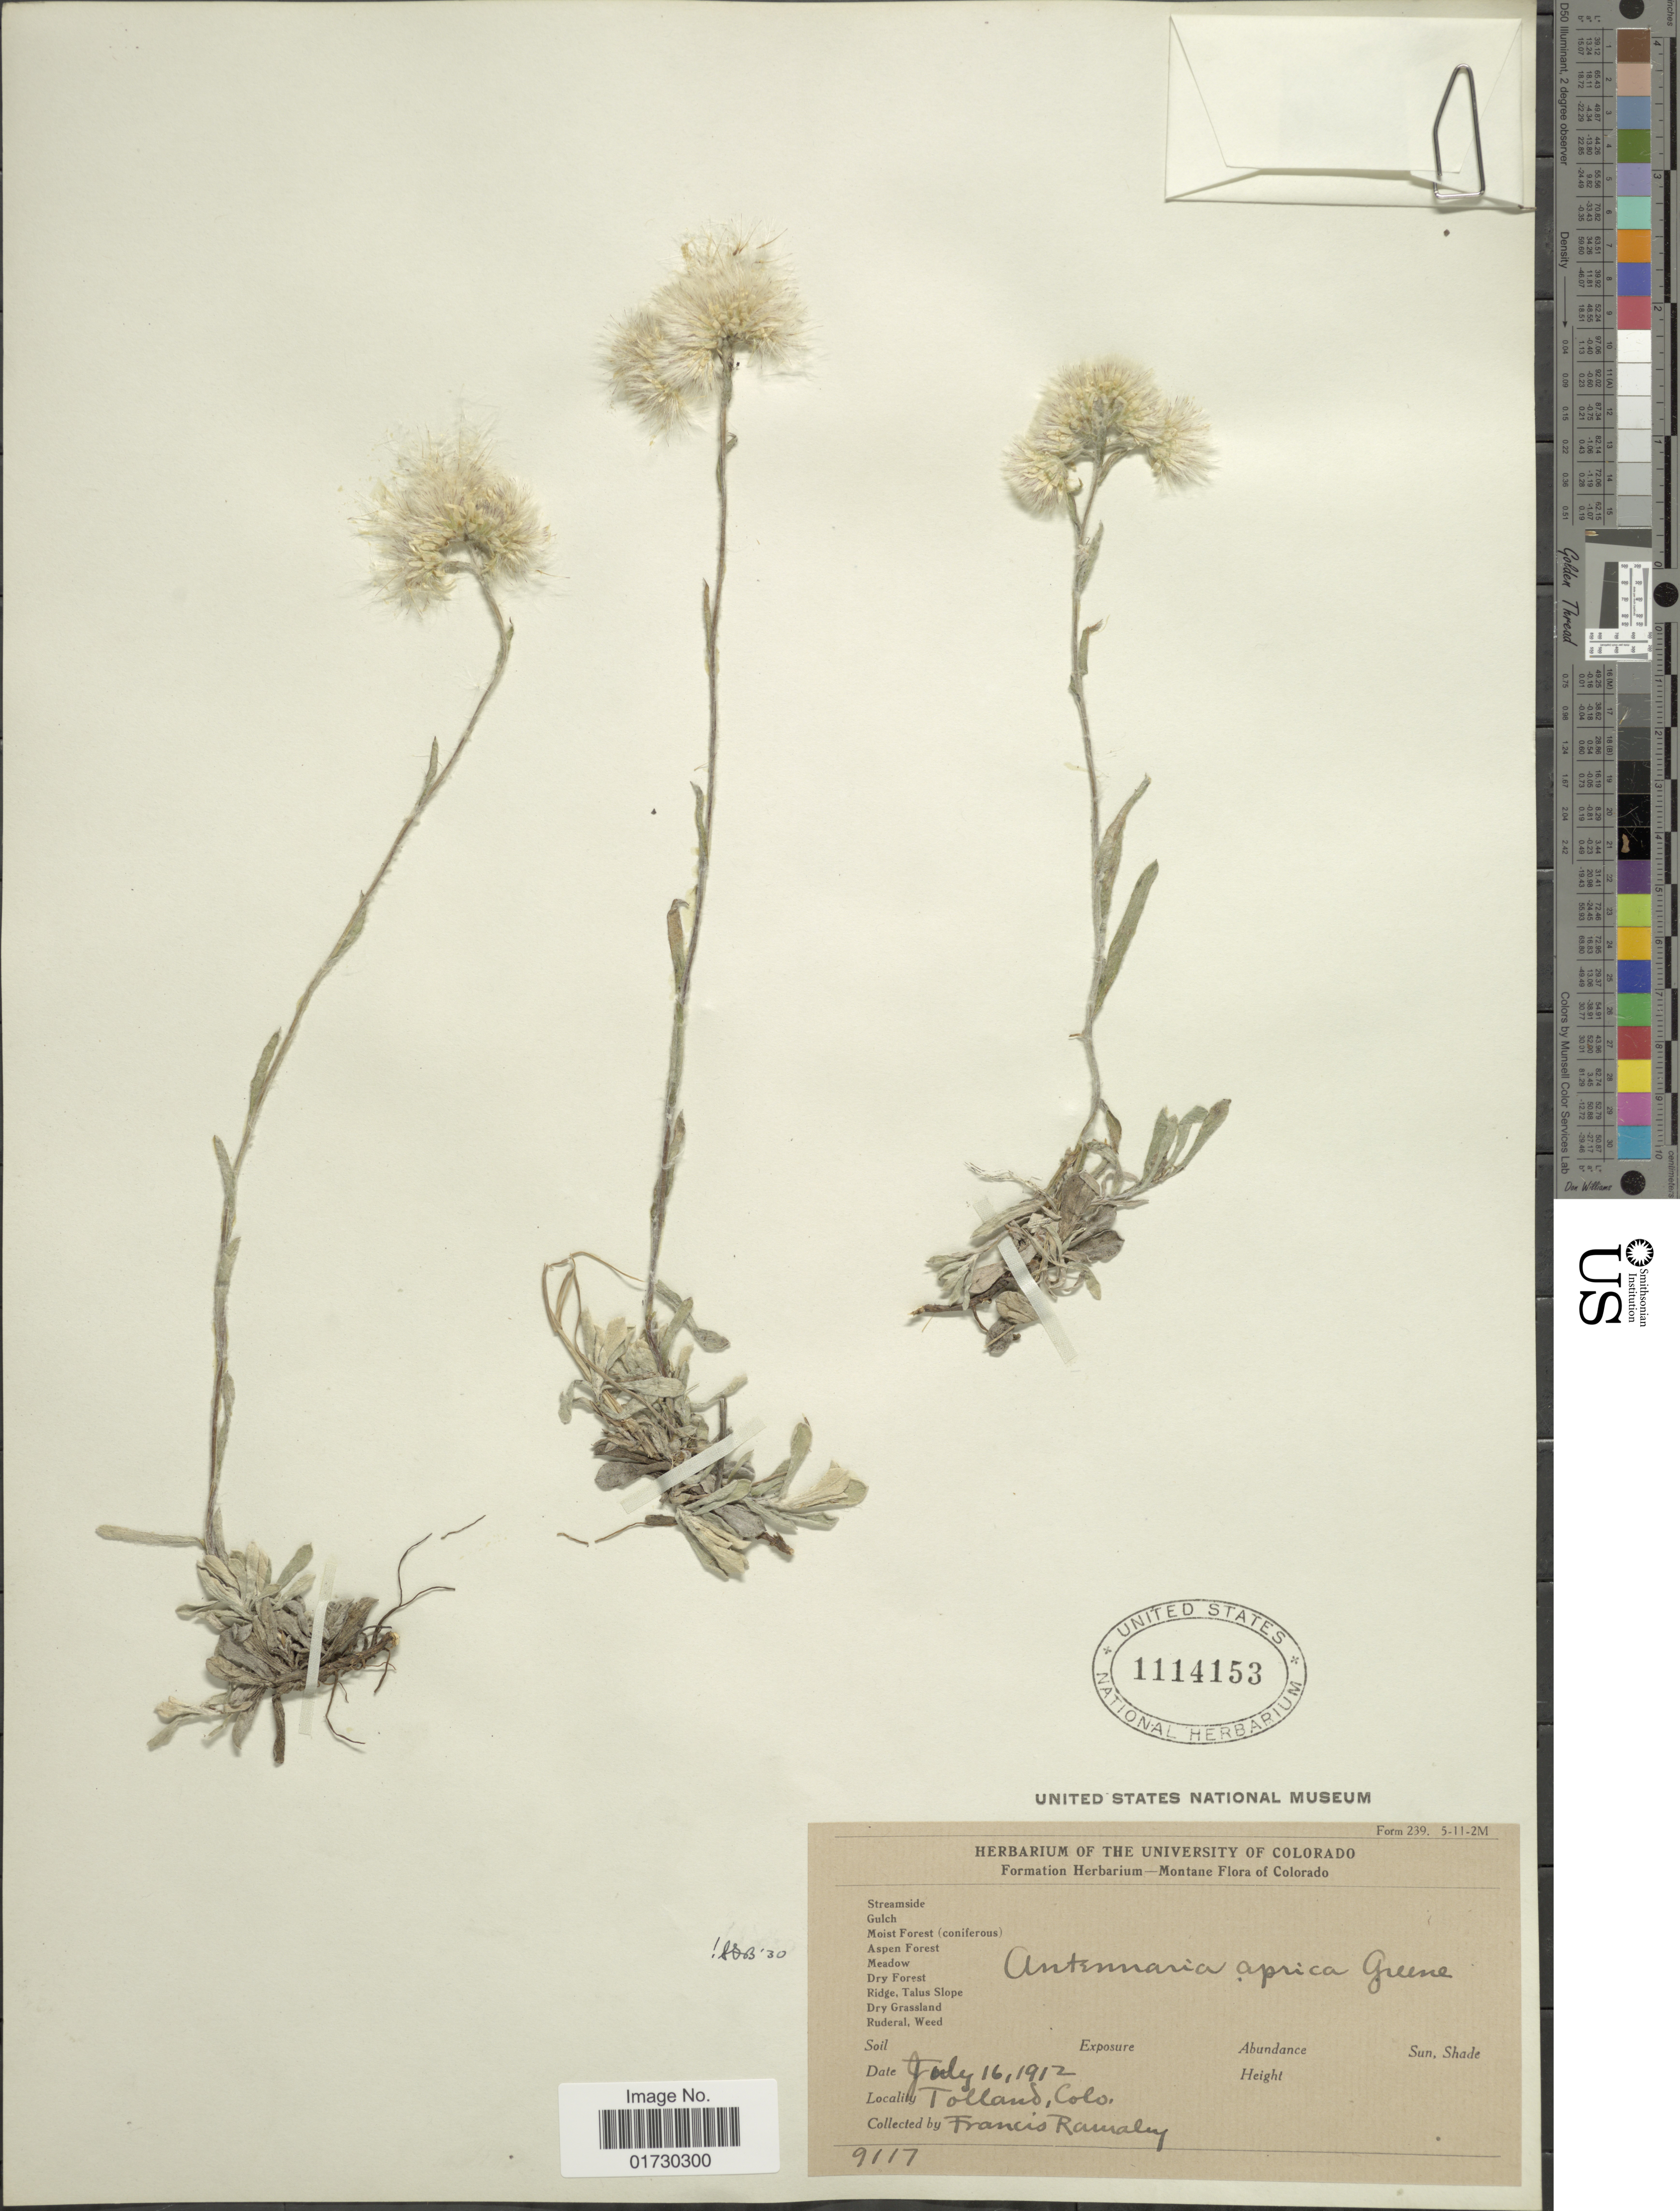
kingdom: Plantae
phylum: Tracheophyta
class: Magnoliopsida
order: Asterales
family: Asteraceae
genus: Antennaria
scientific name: Antennaria aprica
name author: Greene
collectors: F. Ramaley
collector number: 9117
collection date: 1912-07-16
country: United States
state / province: Colorado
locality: Tolland, Colo.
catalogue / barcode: US 1114153